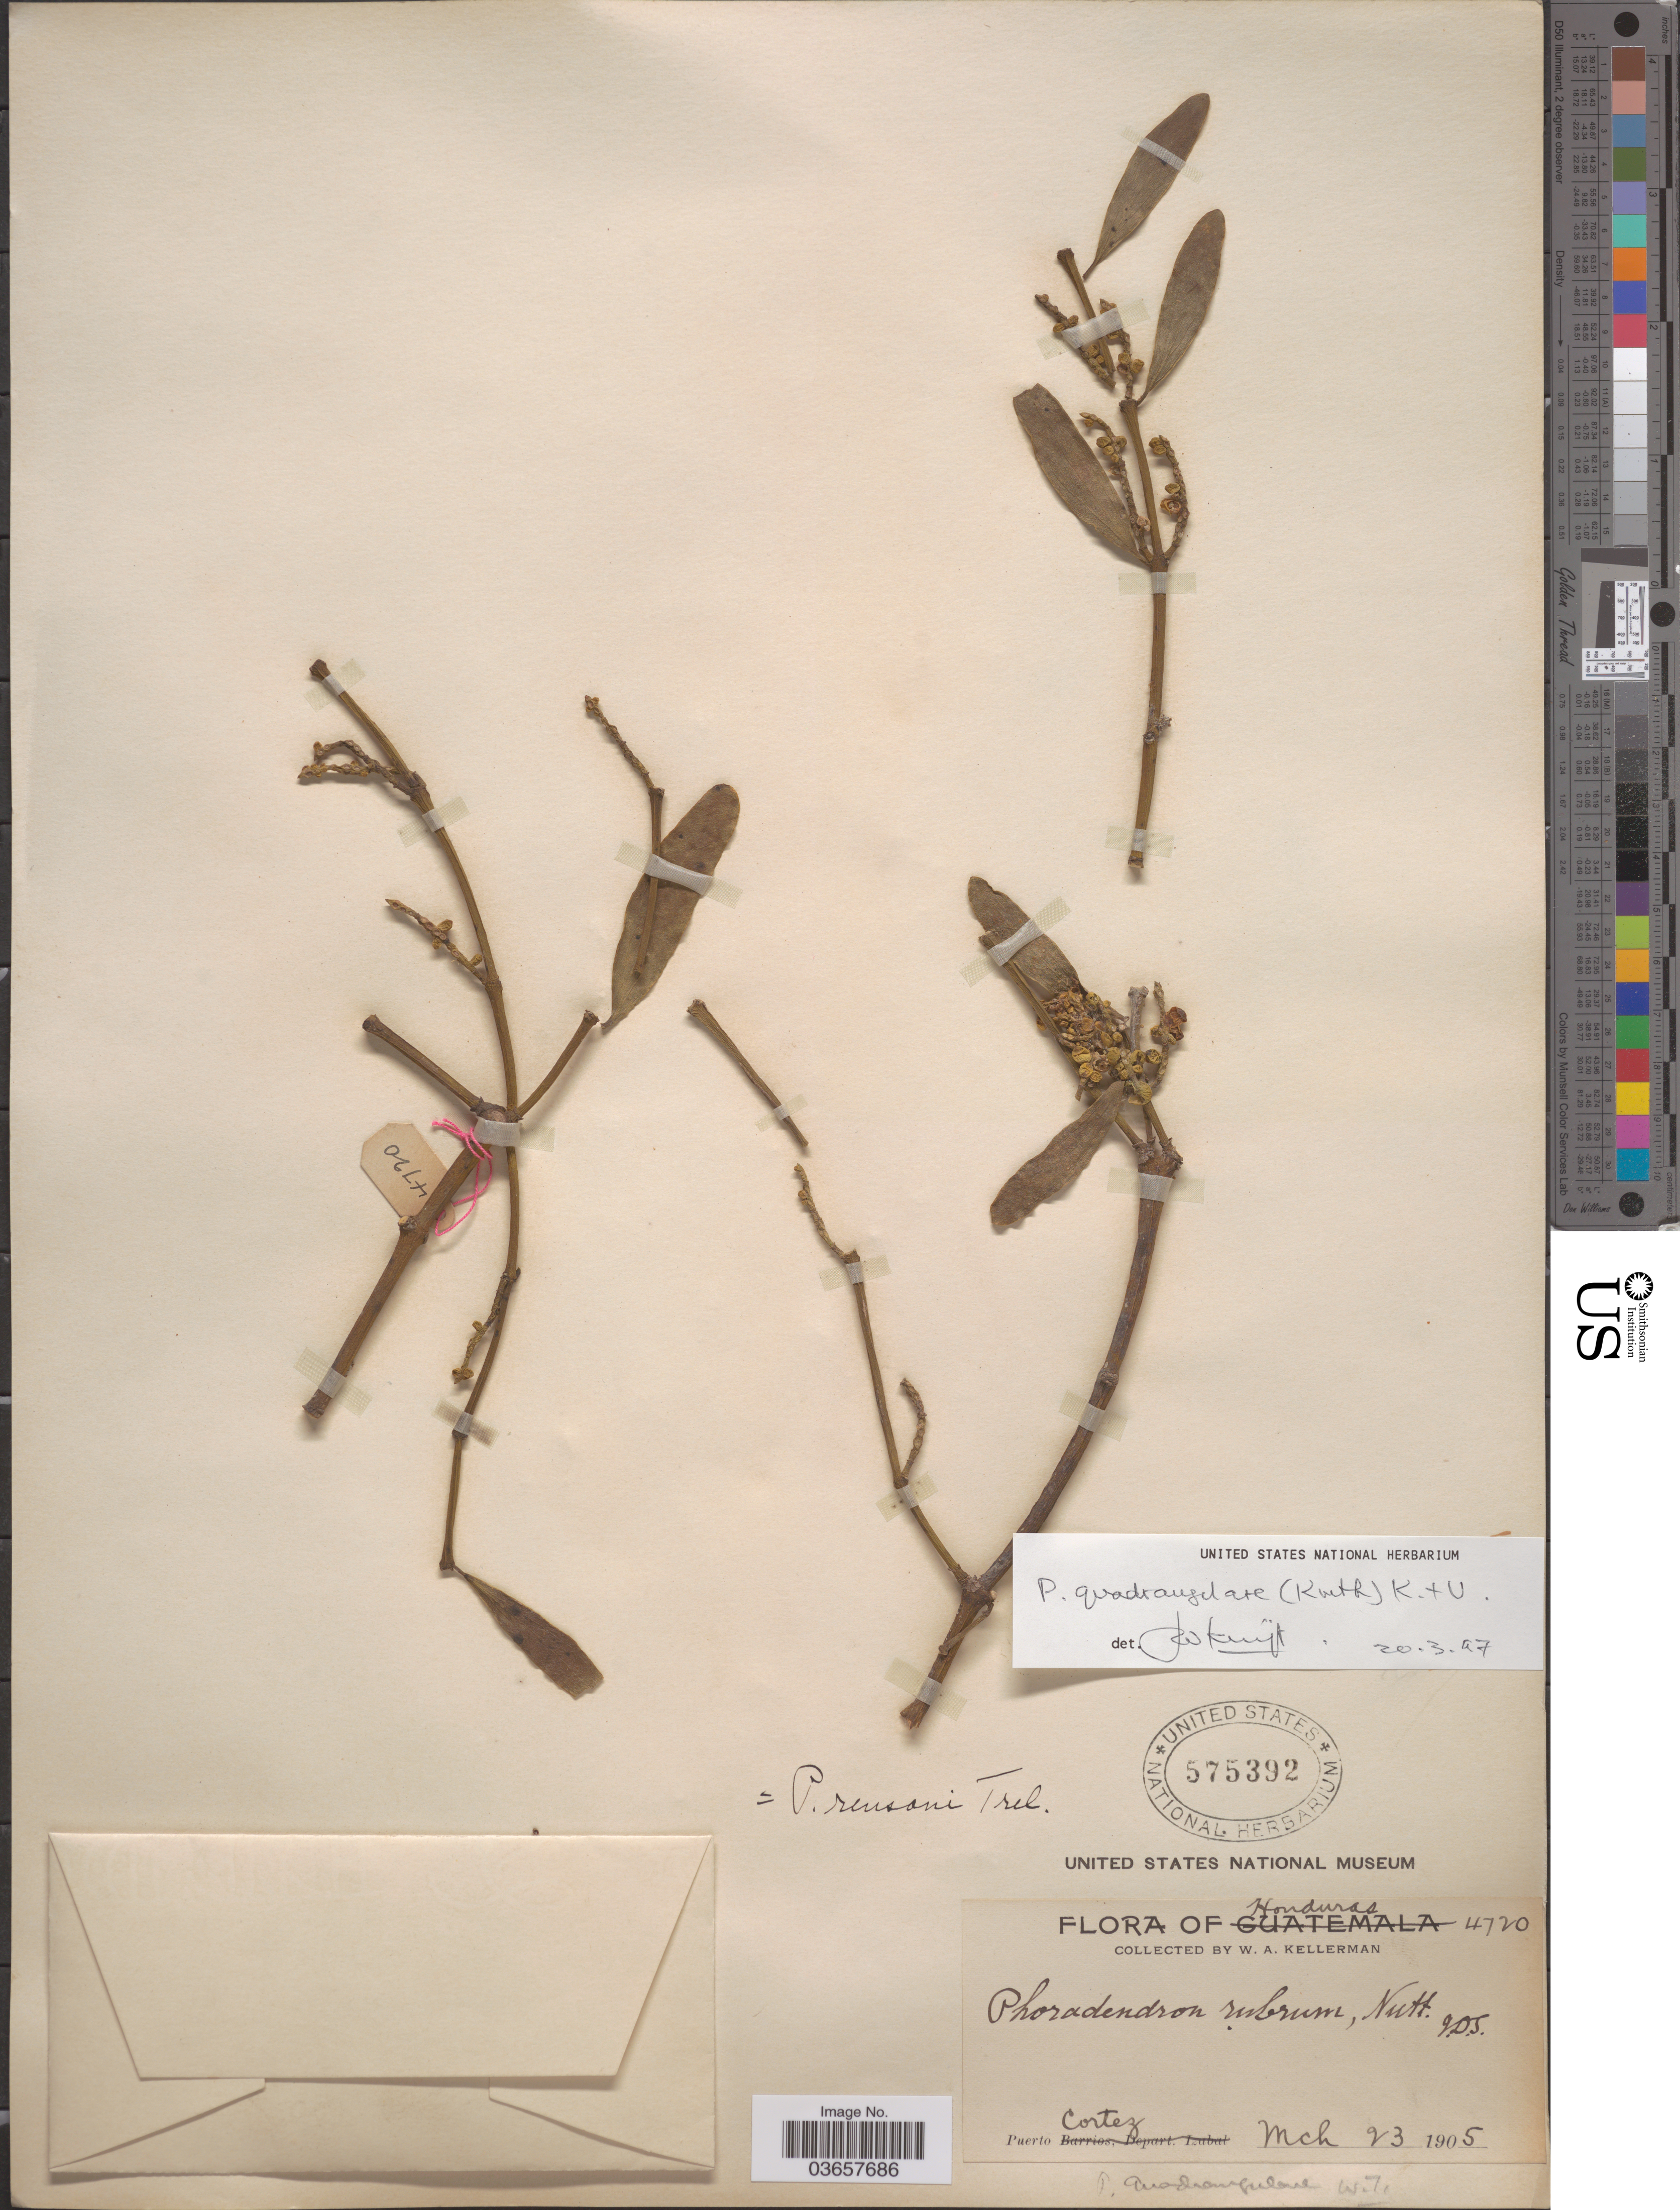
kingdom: Plantae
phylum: Tracheophyta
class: Magnoliopsida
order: Santalales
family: Viscaceae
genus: Phoradendron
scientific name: Phoradendron quadrangulare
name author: (Kunth) Griseb.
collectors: W. Kellerman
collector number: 4720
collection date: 1905-03-23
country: Honduras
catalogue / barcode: US 575392